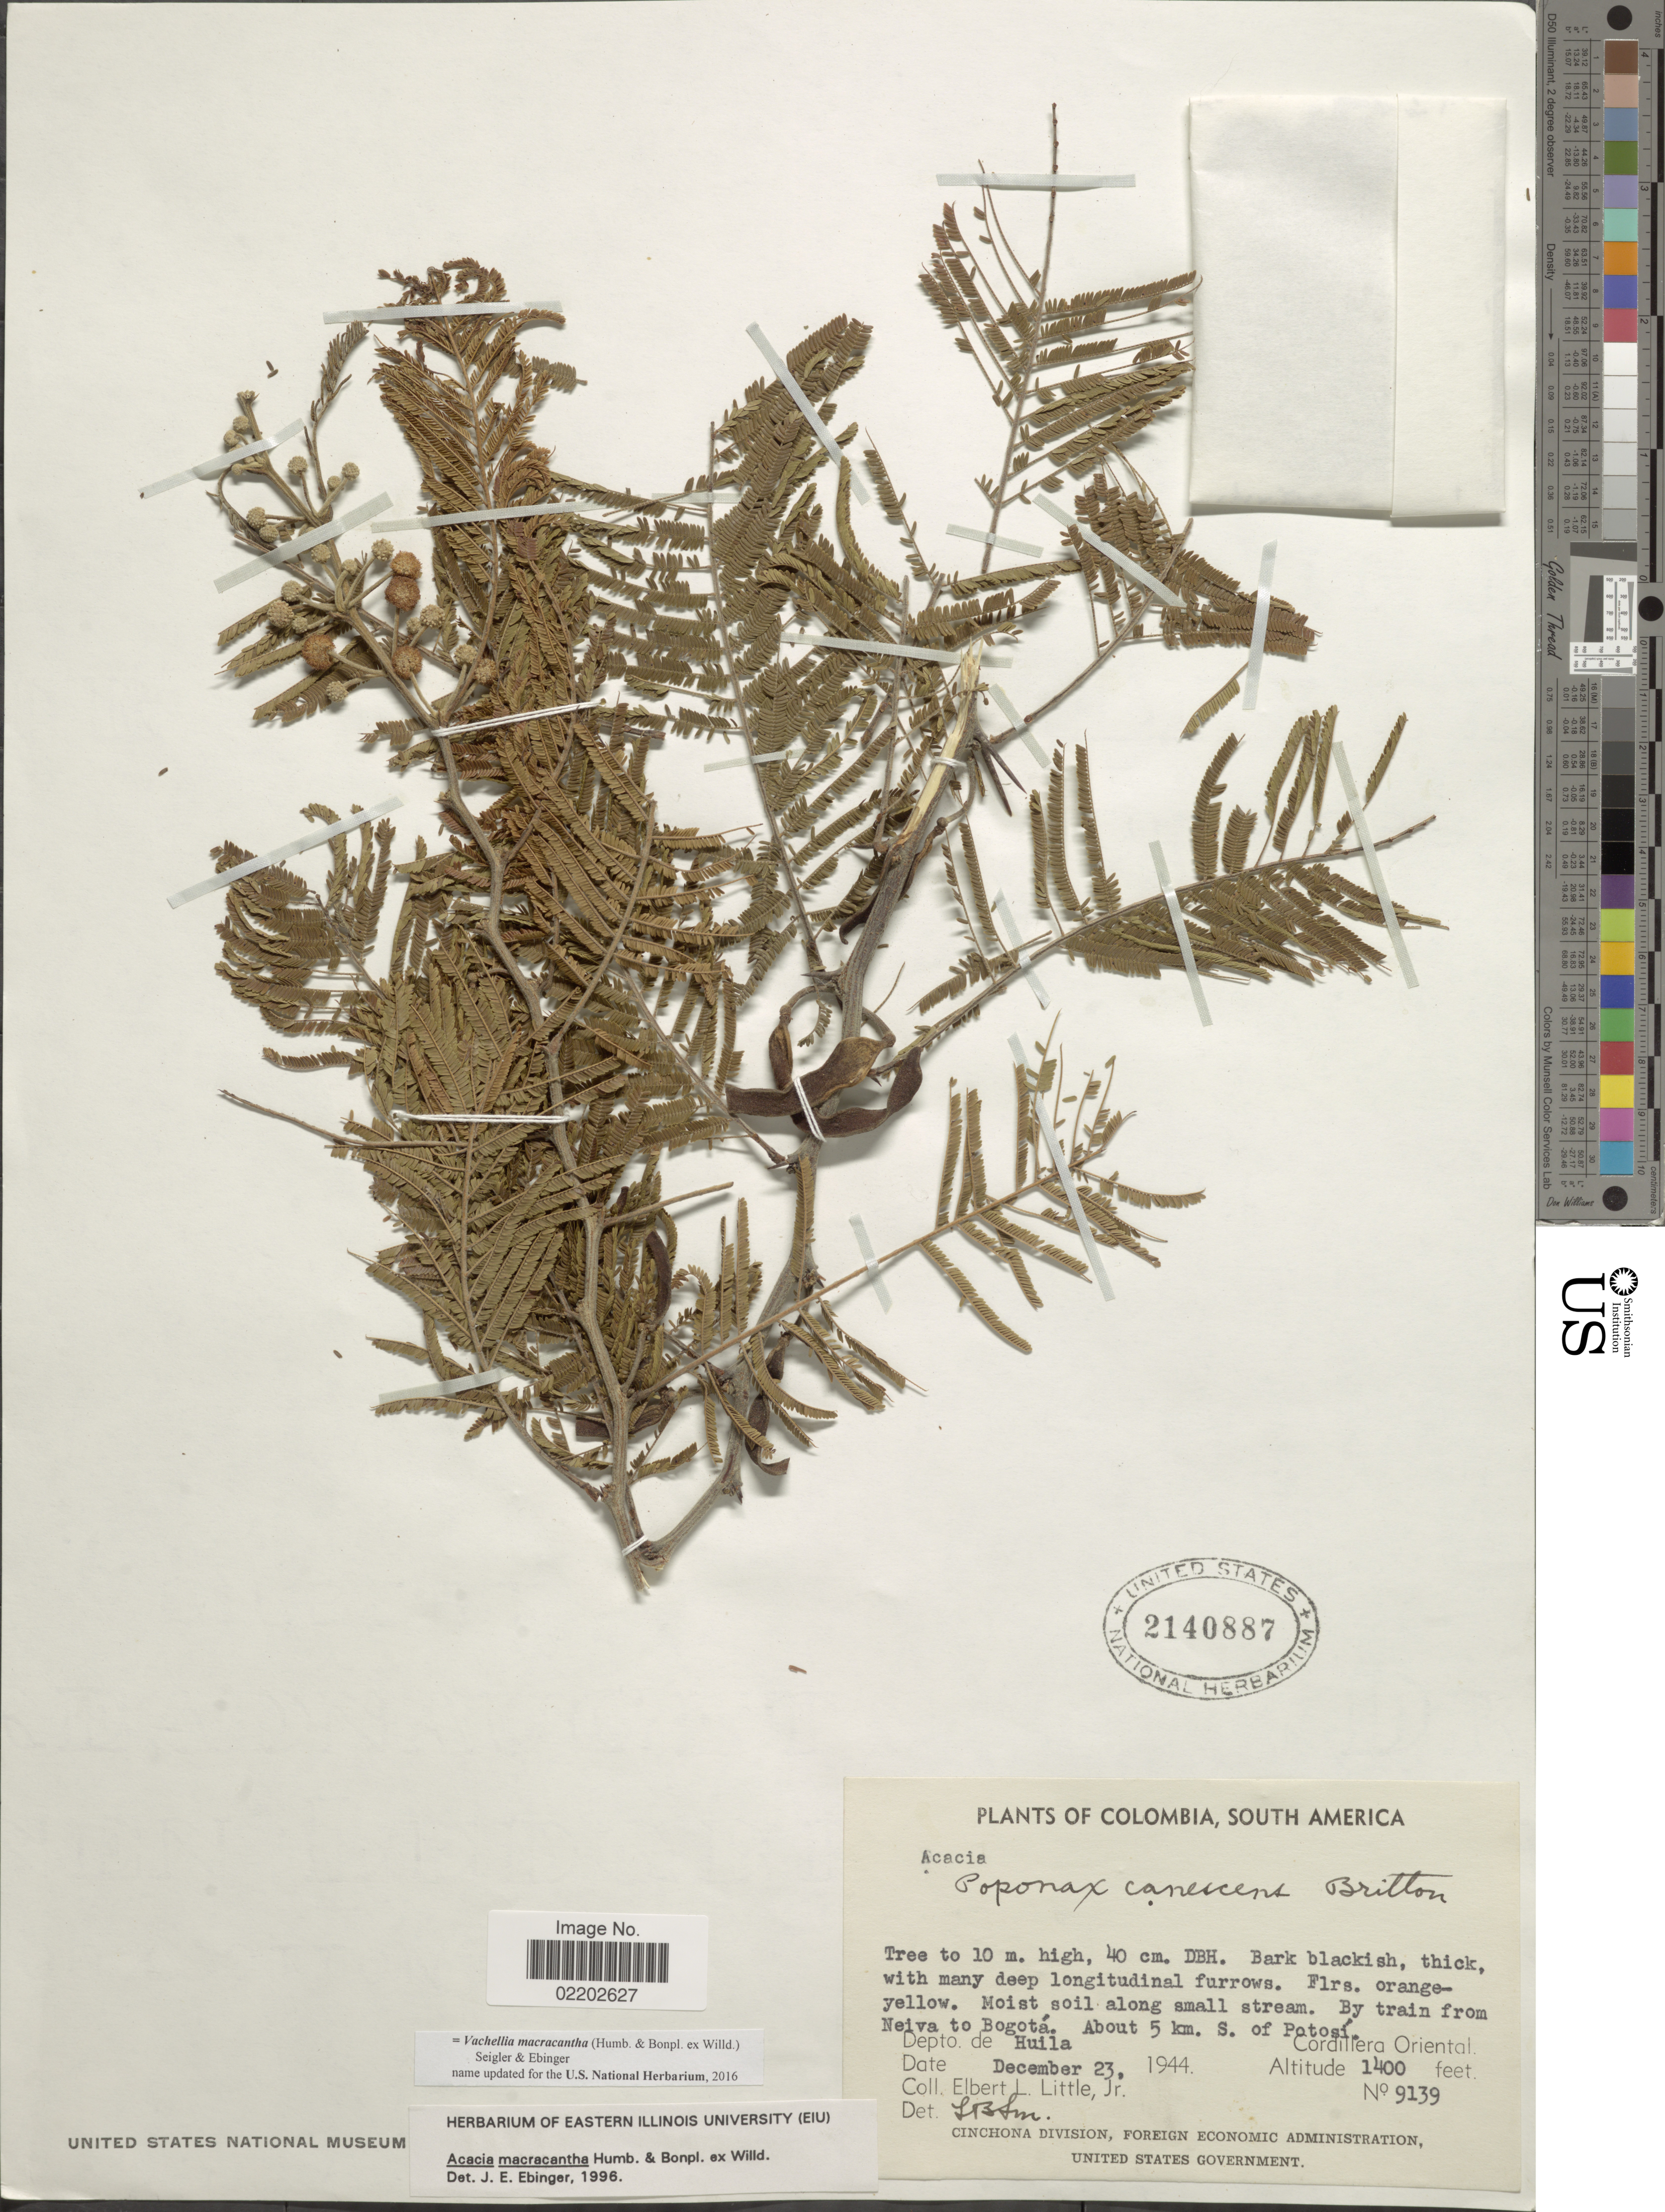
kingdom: Plantae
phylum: Tracheophyta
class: Magnoliopsida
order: Fabales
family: Fabaceae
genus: Vachellia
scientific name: Vachellia macracantha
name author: (Humb. & Bonpl. ex Willd.) Seigler & Ebinger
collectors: E. L. Little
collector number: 9139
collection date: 1944-12-23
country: Colombia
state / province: Huila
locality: By train from Neiva to Bogota, About 5 km. S of Potosi, Depto. de huila. Cordillera Oriental.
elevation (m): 427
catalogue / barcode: US 2140887